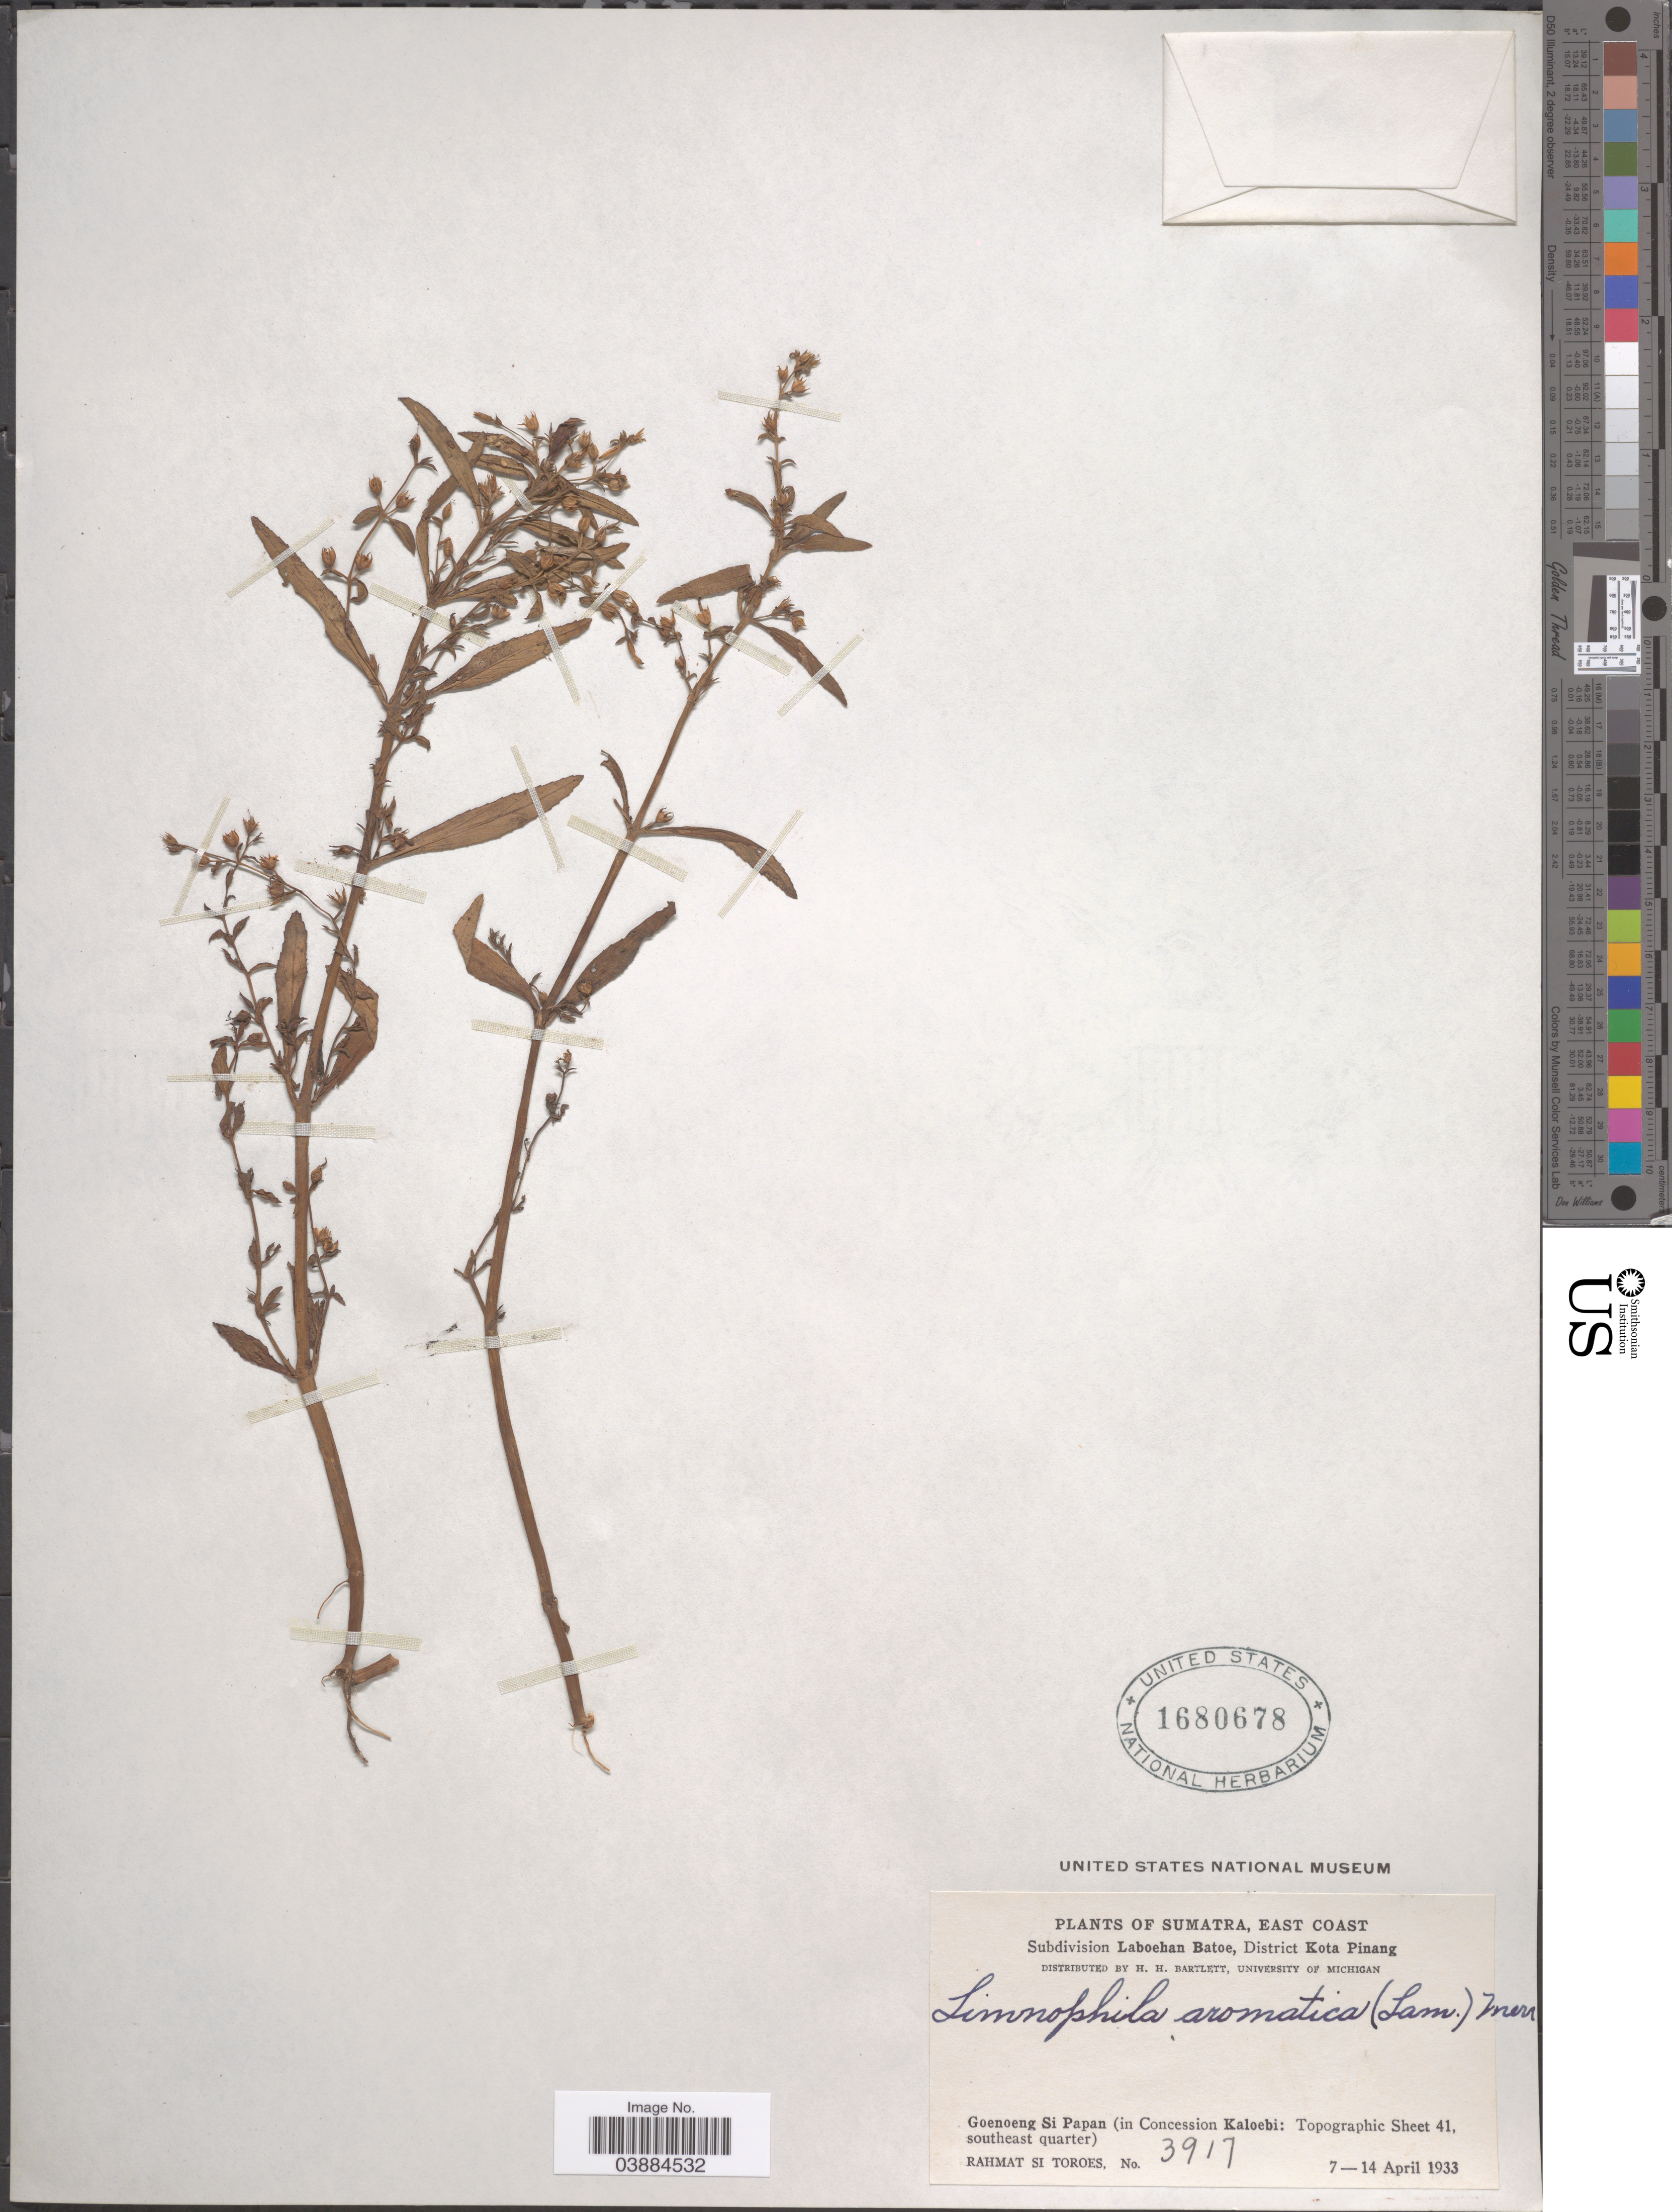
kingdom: Plantae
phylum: Tracheophyta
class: Magnoliopsida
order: Lamiales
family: Plantaginaceae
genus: Limnophila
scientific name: Limnophila aromatica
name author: (Lam.) Merr.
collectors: Rahmat Si Boeea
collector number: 3917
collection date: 1933-04-07/1933-04-14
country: Indonesia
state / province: Sumatra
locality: East Coast. Subdivision Laboehan Batoe, District Kota Pinang. Goenoeng Si Papan (in Concession Kaloebi: Topographic Sheet 41, southeast quarter).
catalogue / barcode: US 1680678